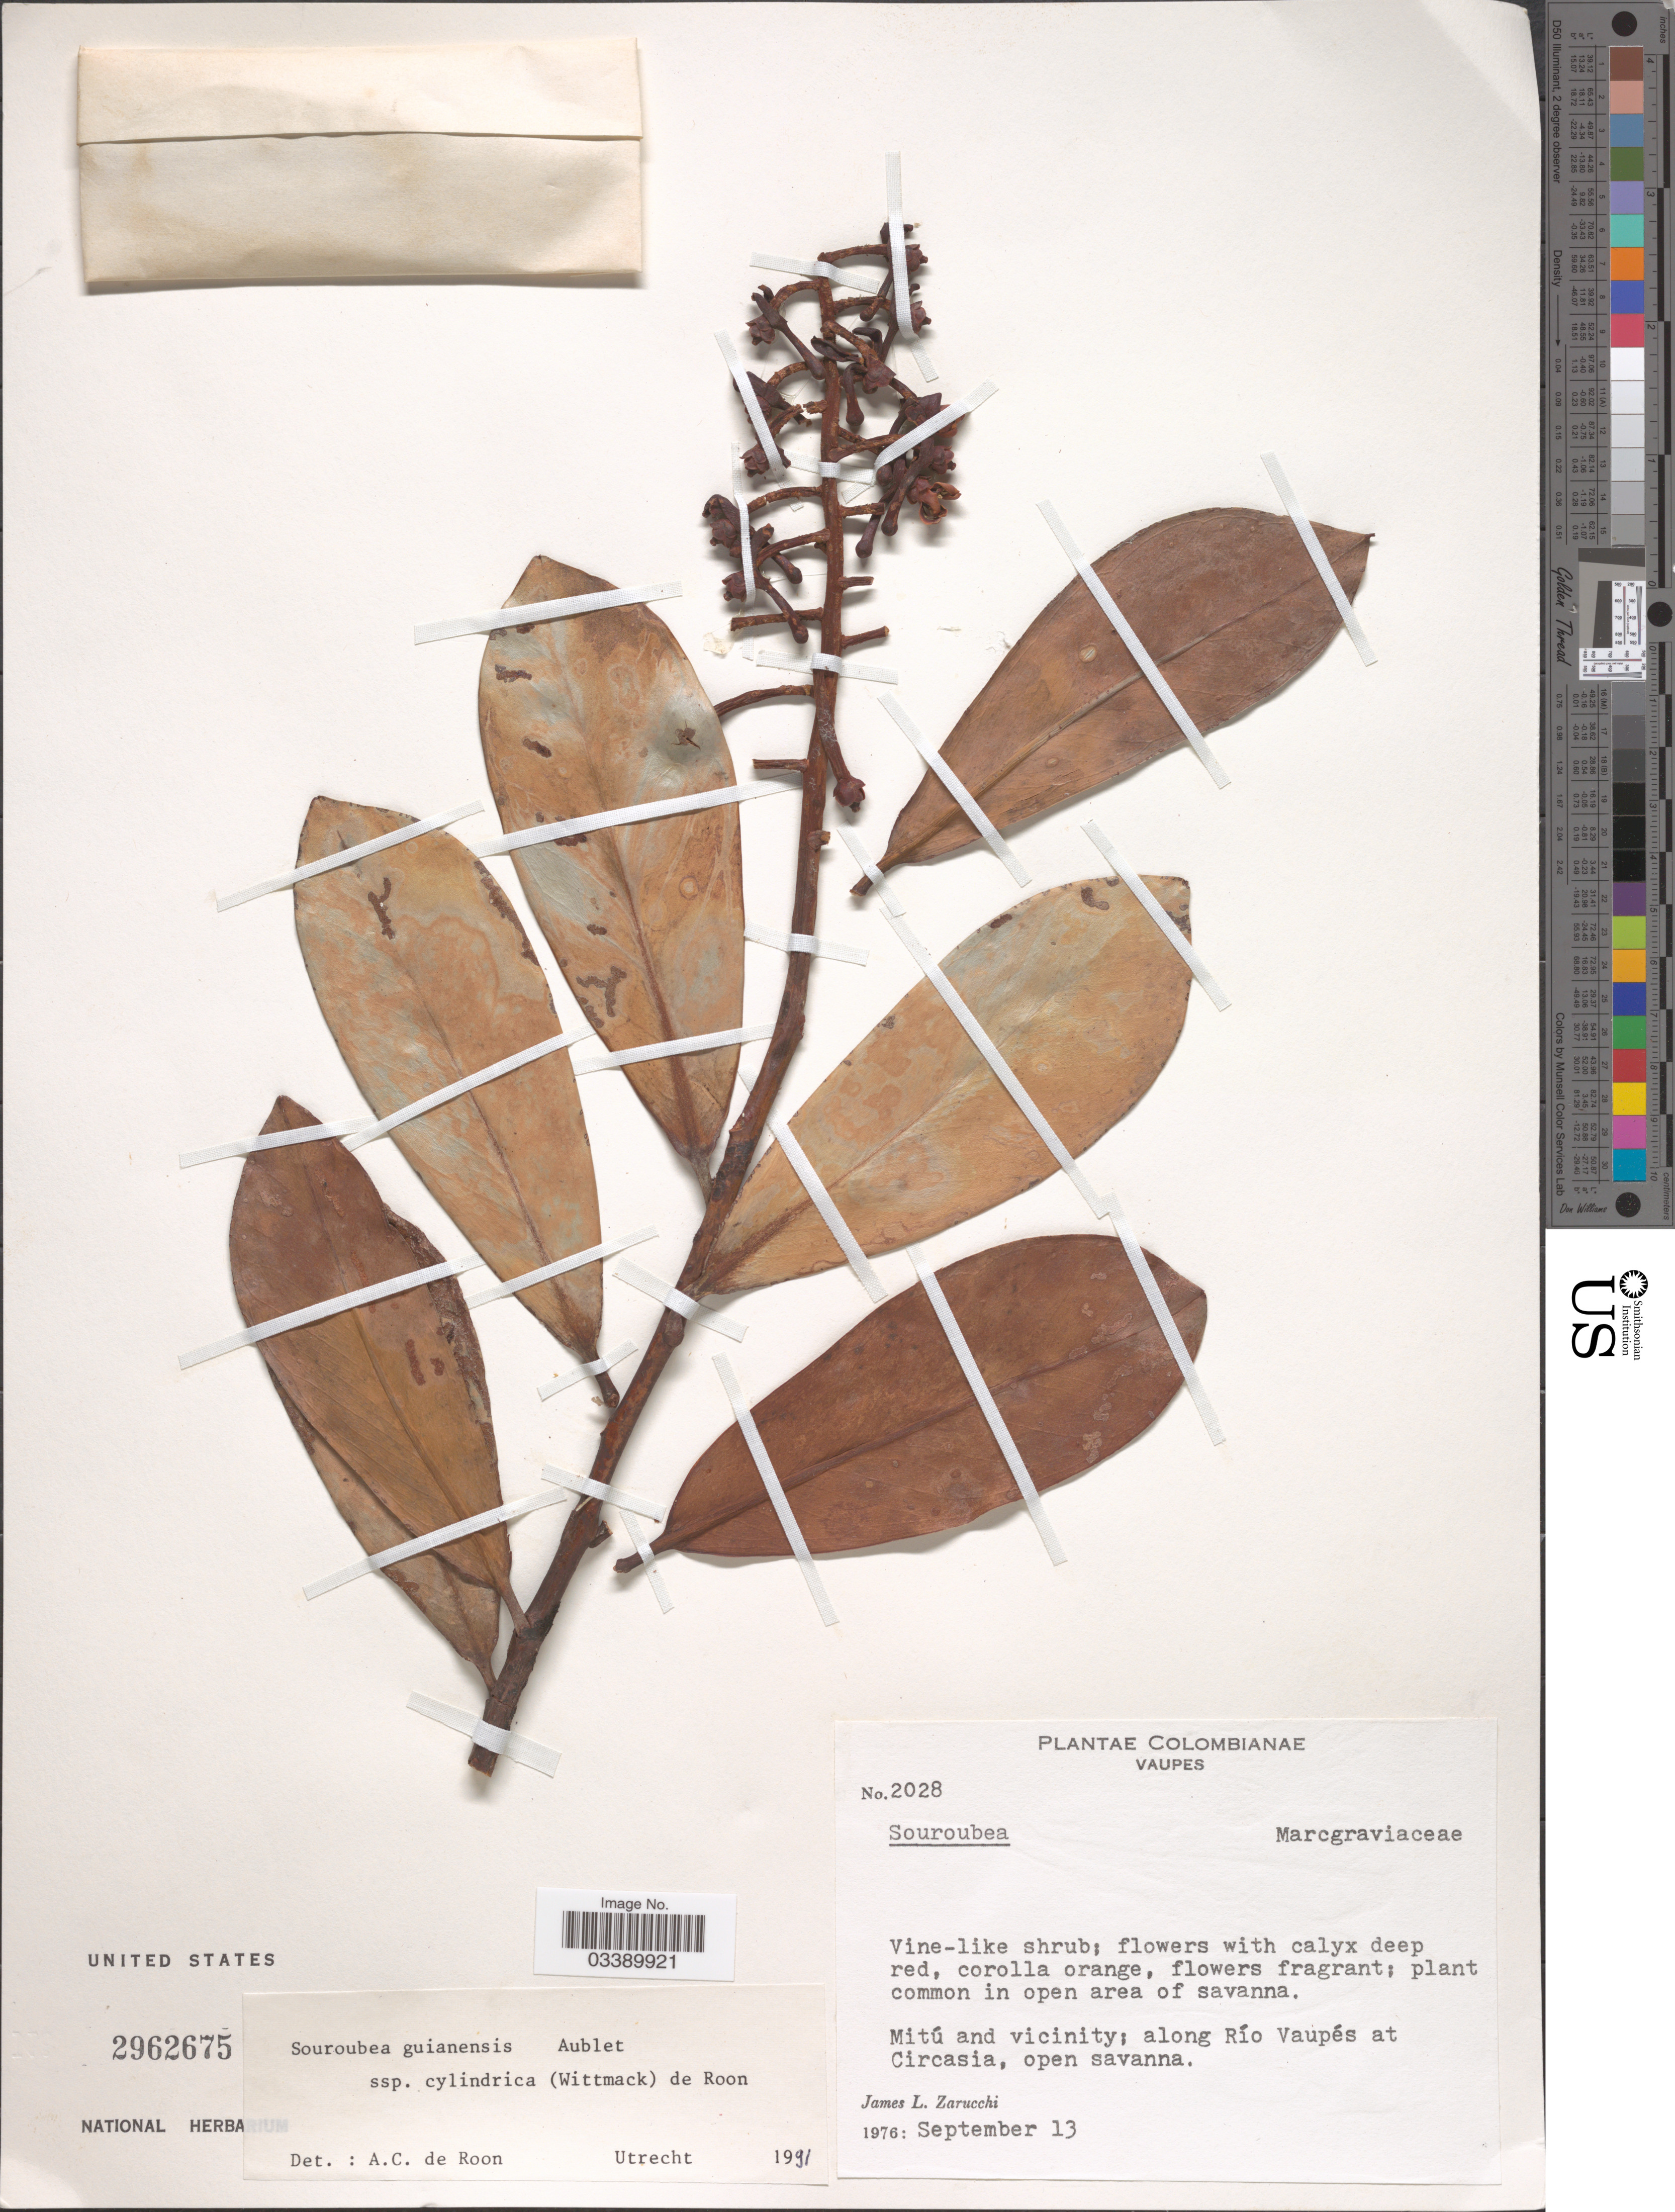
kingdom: Plantae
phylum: Tracheophyta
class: Magnoliopsida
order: Ericales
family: Marcgraviaceae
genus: Souroubea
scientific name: Souroubea guianensis var. cylindrica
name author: (Wittm.) de Roon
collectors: J. L. Zarucchi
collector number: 2028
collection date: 1976-09-13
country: Colombia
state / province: Vaupés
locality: Mitú and vicinity; along Río Vaupés at Circasia.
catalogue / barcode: US 2962675